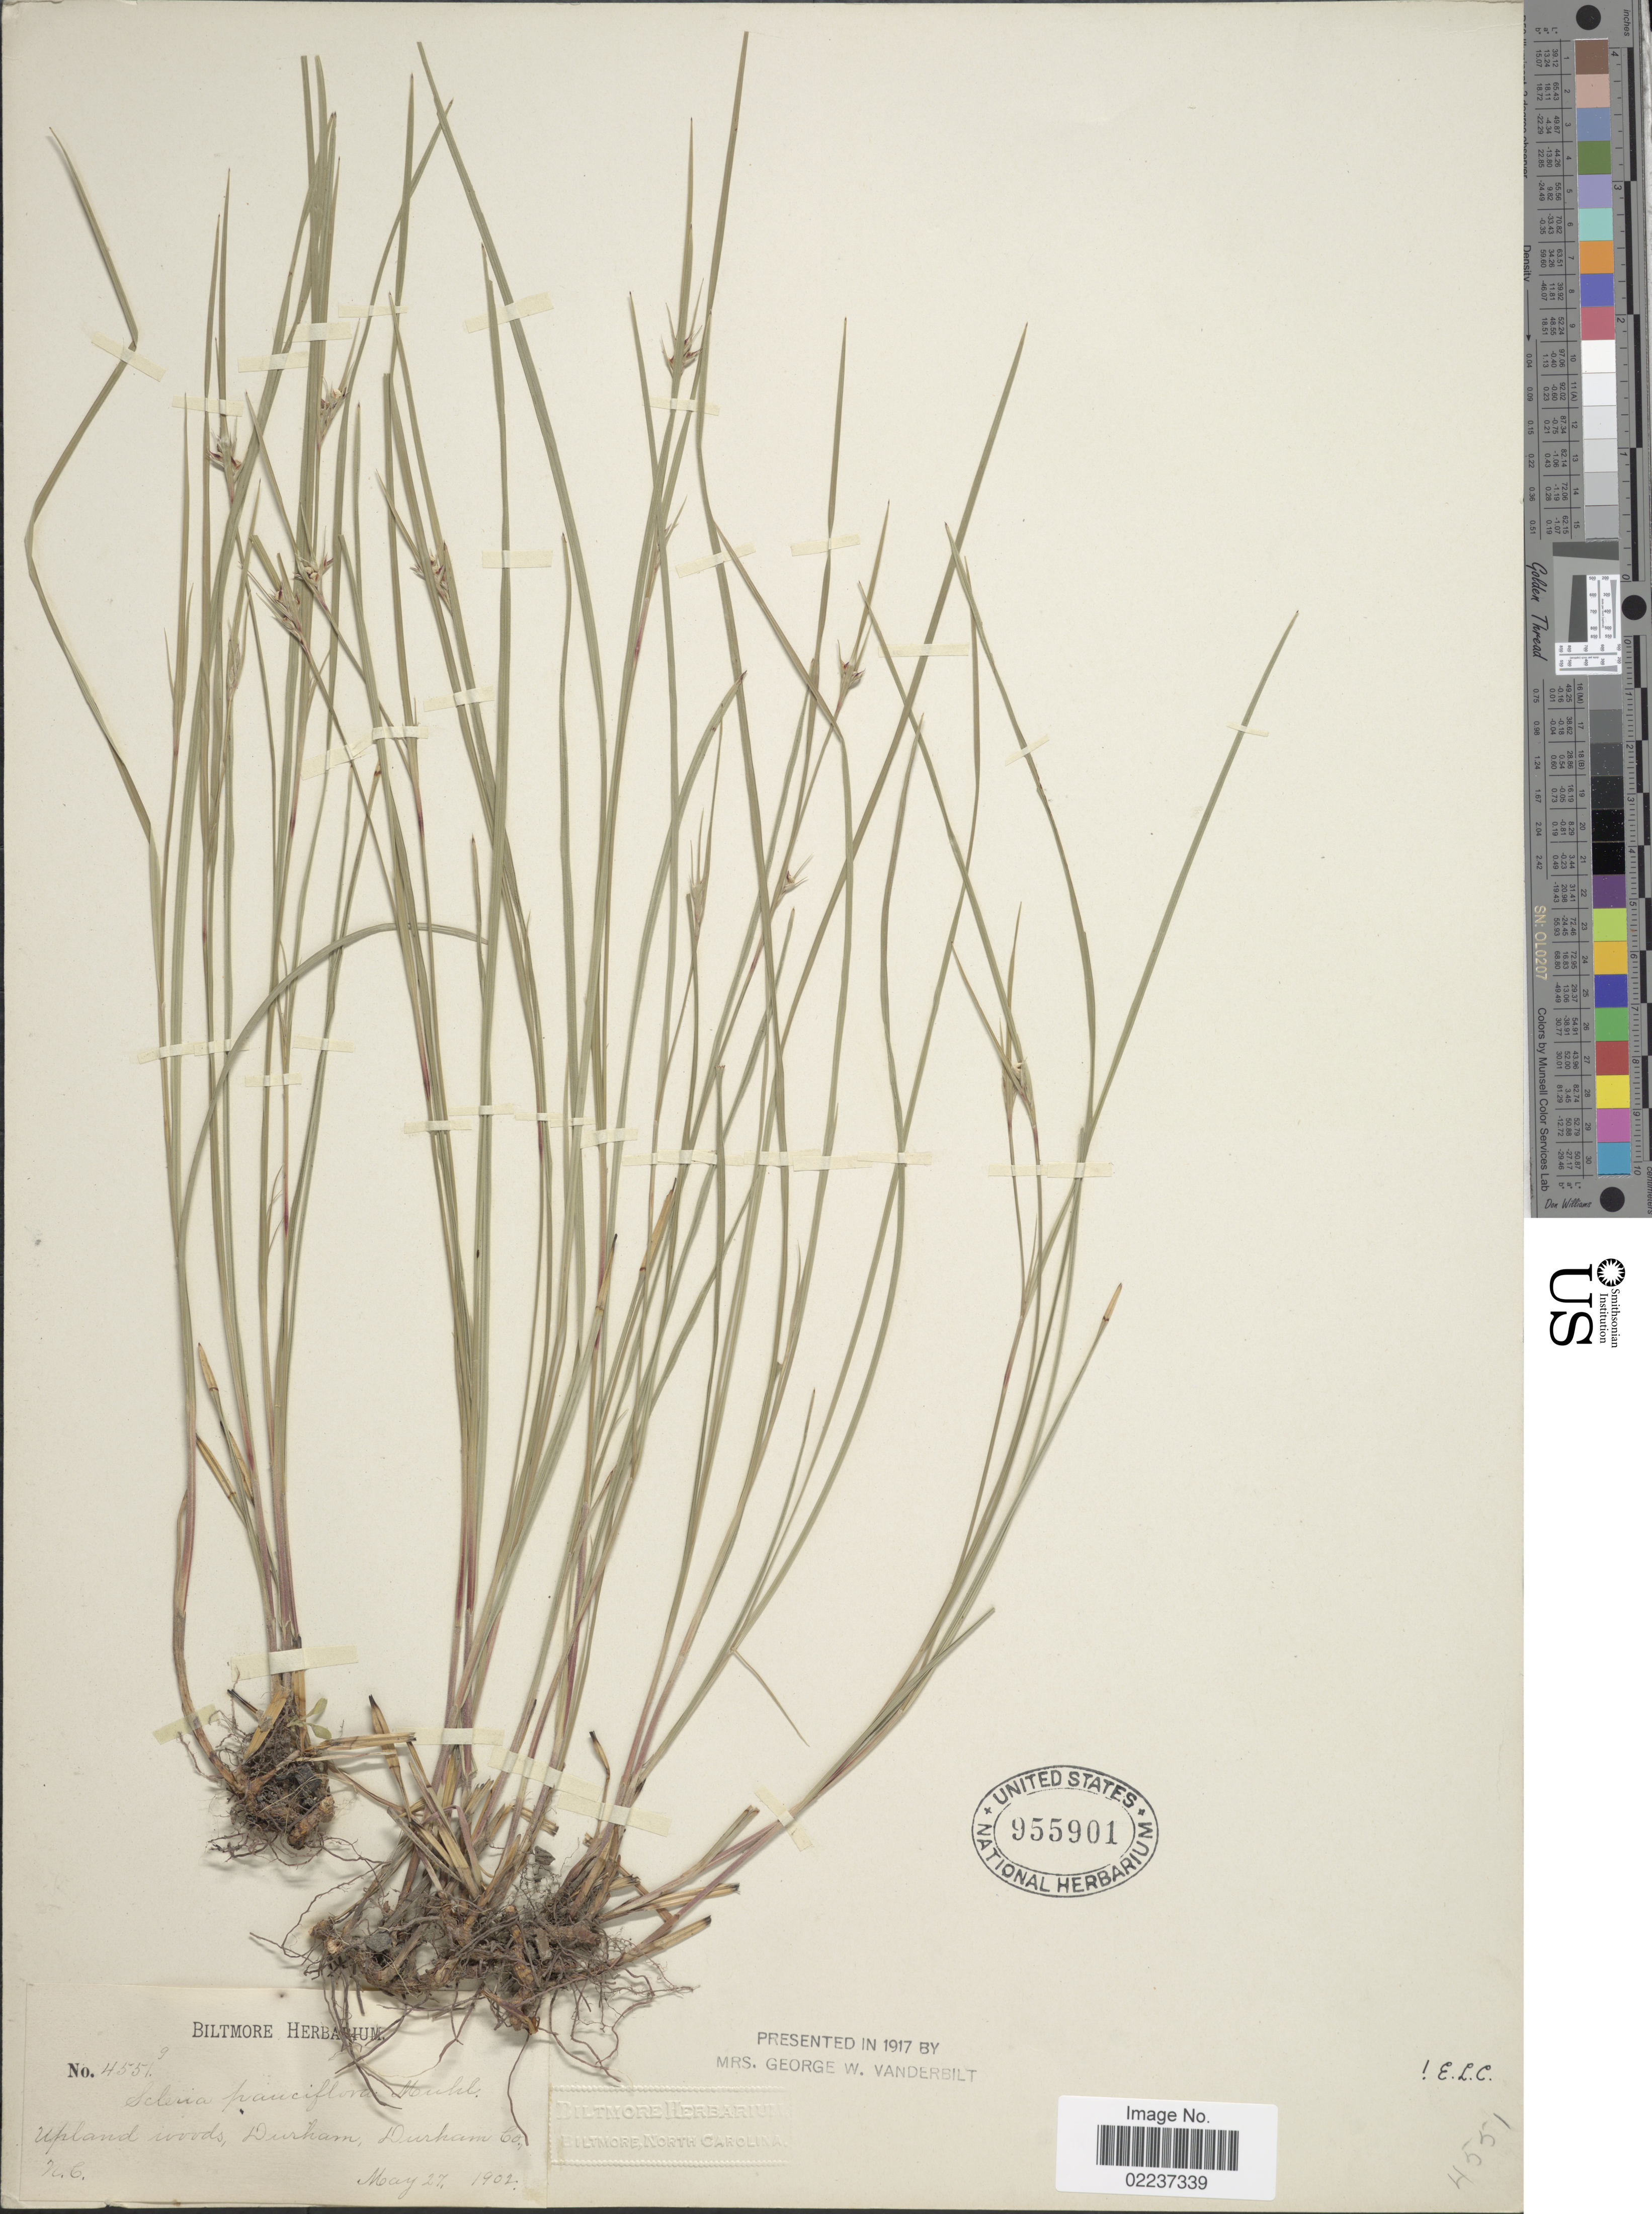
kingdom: Plantae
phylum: Tracheophyta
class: Liliopsida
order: Poales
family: Cyperaceae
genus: Scleria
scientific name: Scleria pauciflora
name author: Muhl. ex Willd.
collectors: ex herb. Biltmore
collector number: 4551g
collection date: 1902-05-27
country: United States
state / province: North Carolina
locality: Durham, Durham Co., N.C.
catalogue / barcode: US 955901